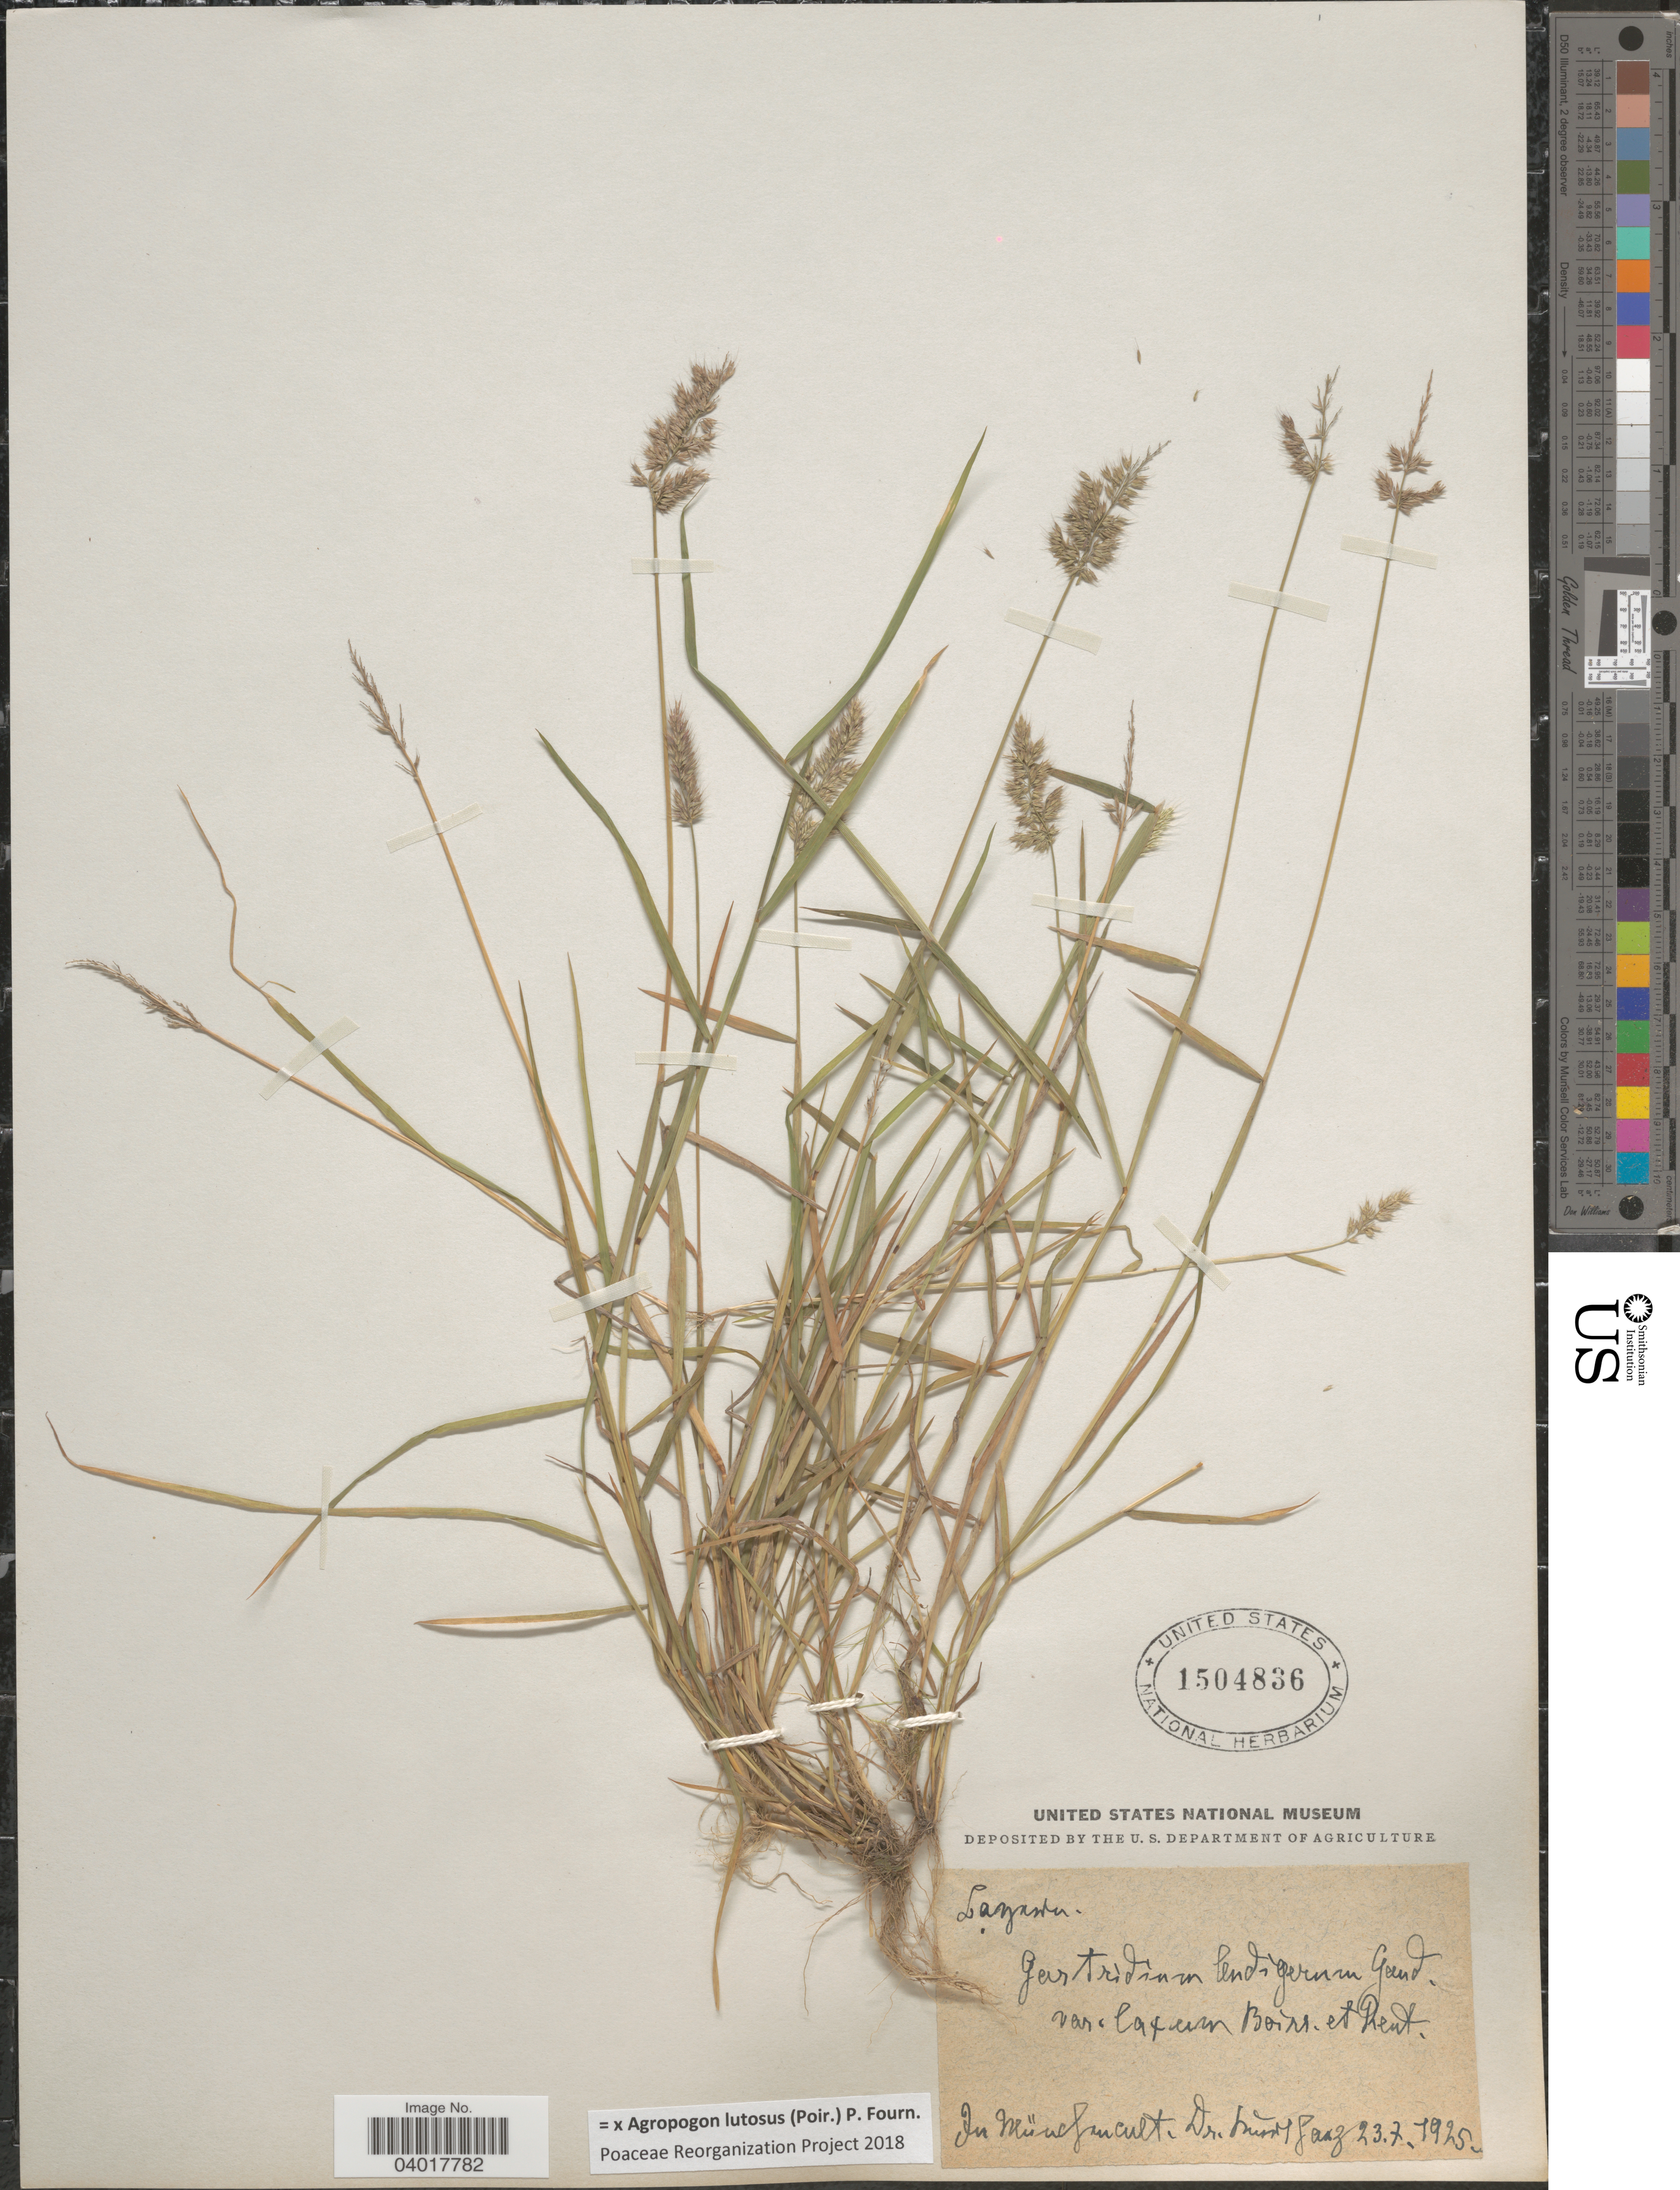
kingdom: Plantae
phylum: Tracheophyta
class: Liliopsida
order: Poales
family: Poaceae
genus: Agropogon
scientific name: x Agropogon lutosus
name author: (Poir.) P. Fourn.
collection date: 1925-07-23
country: Germany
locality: In München.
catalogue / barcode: US 1504836